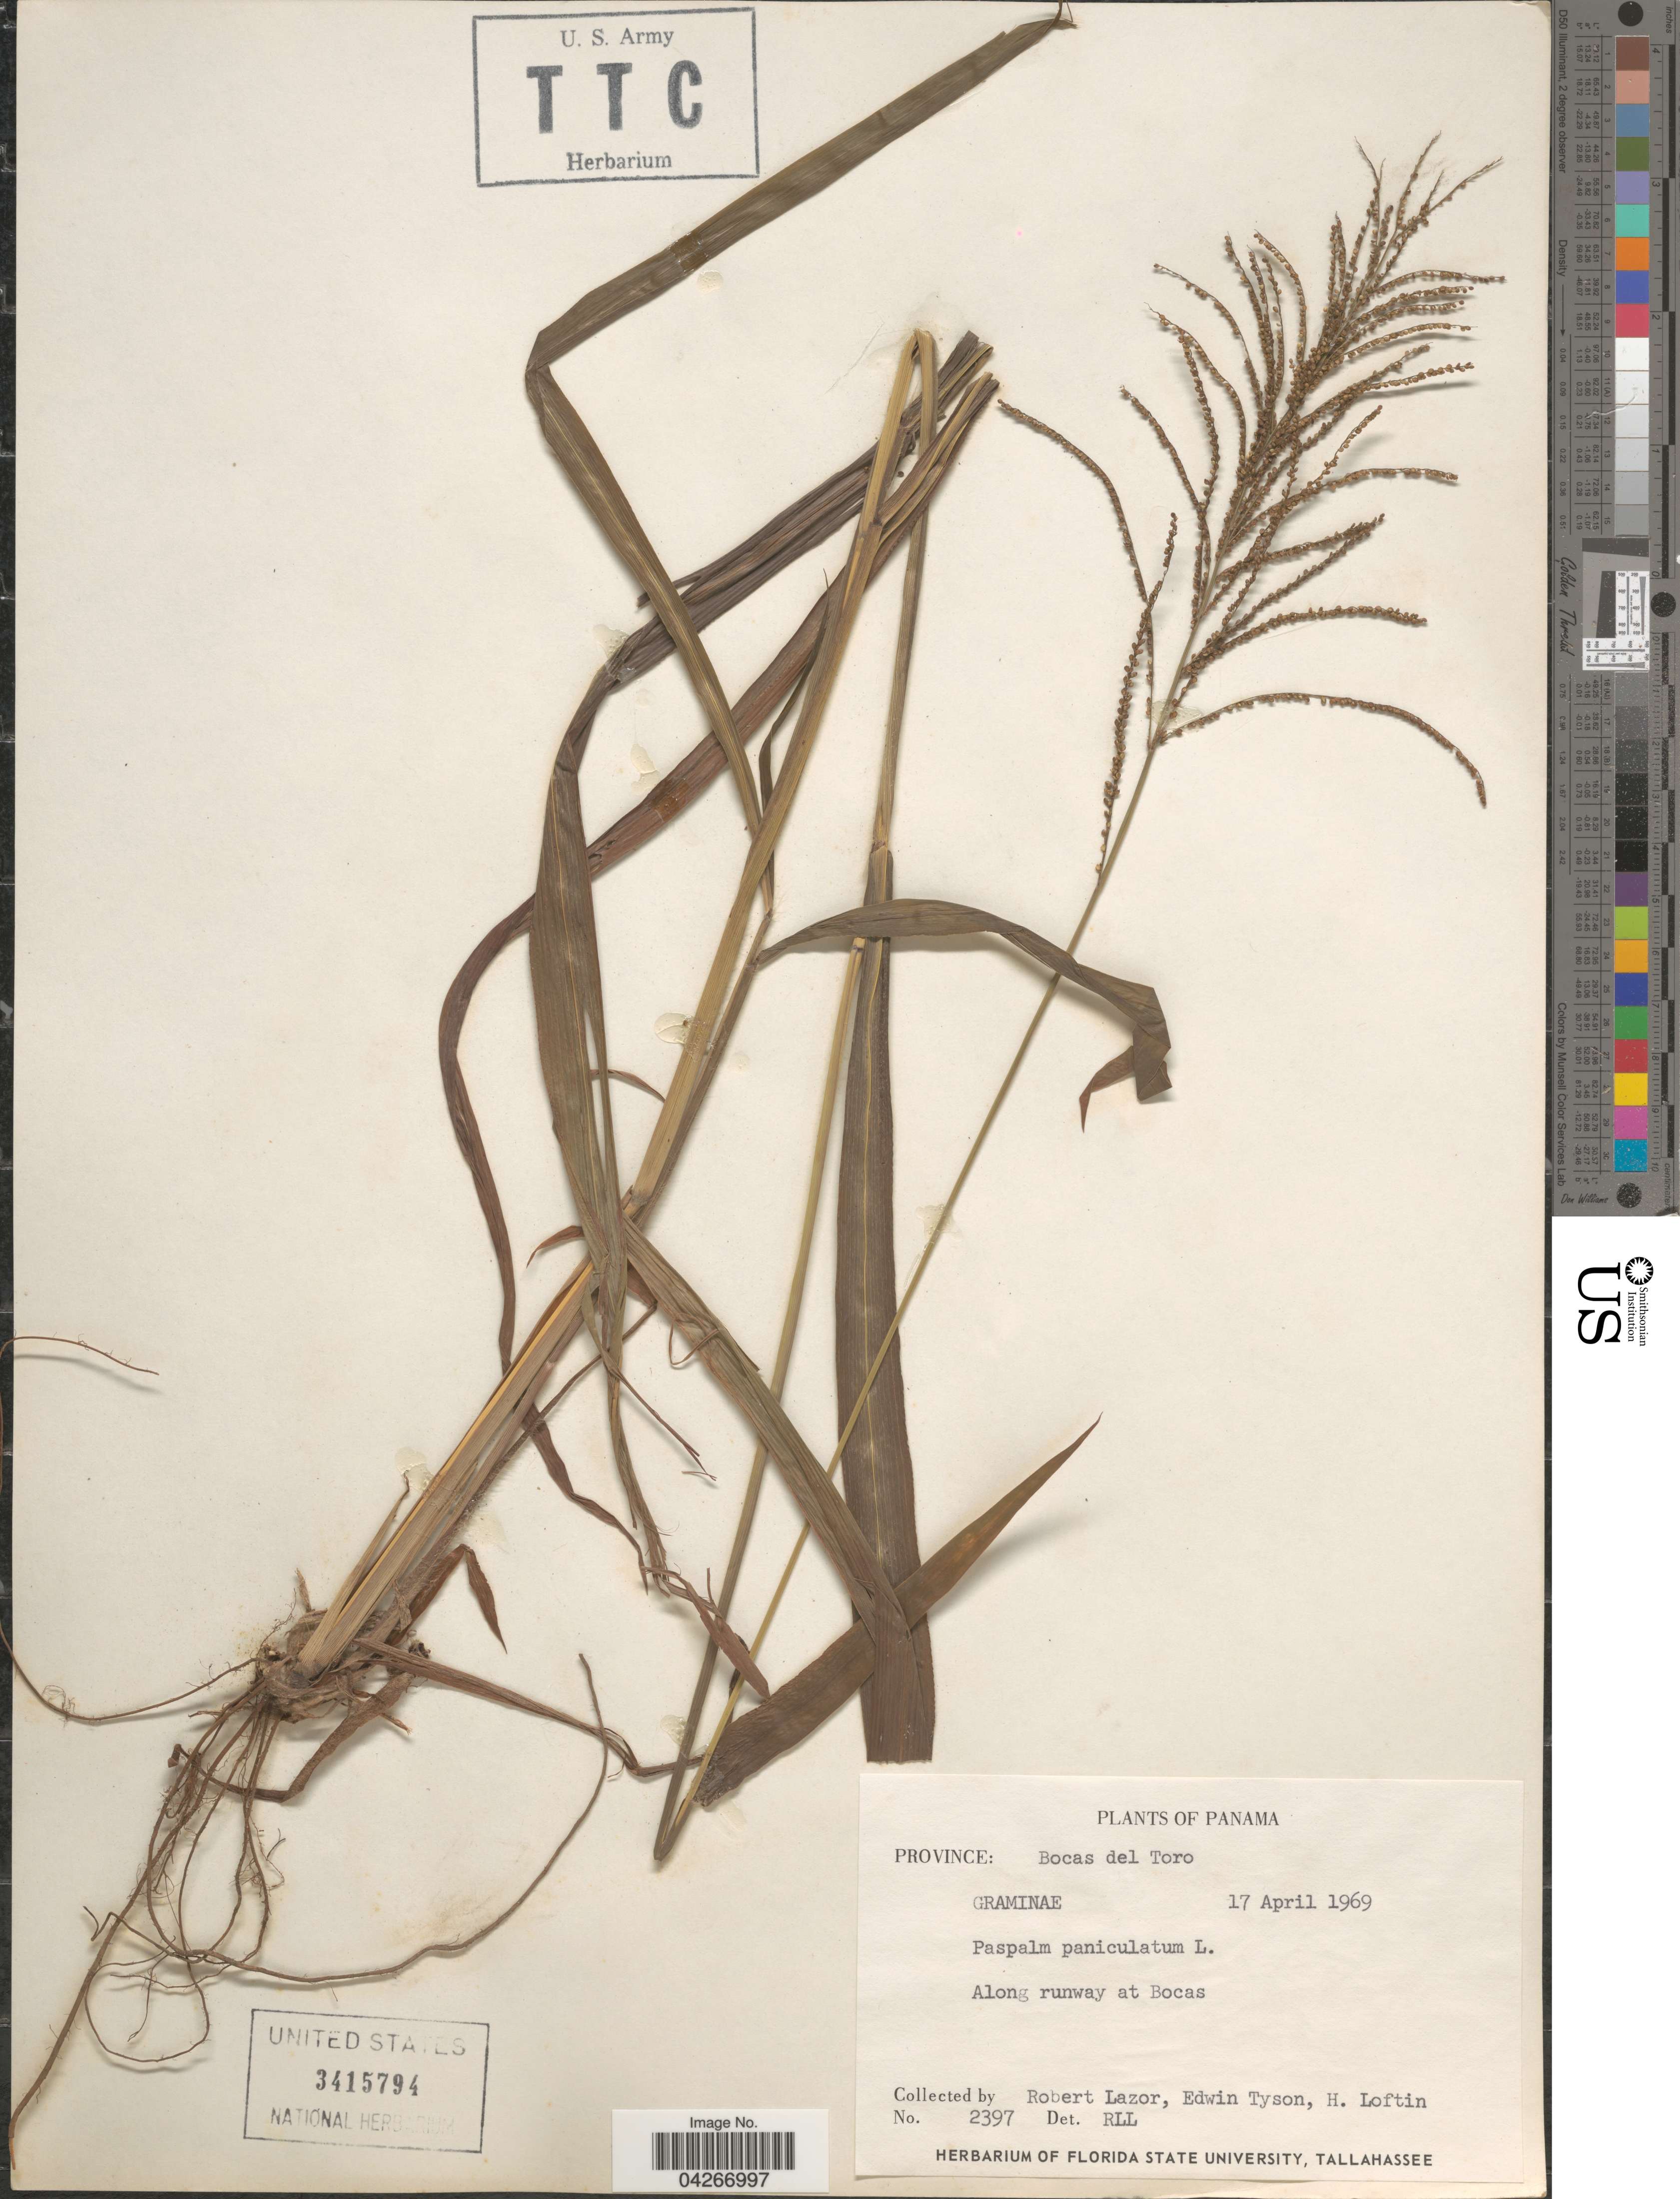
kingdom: Plantae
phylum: Tracheophyta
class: Liliopsida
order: Poales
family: Poaceae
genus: Paspalum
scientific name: Paspalum paniculatum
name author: L.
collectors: R. L. Lazor, E. L. Tyson & H. Loftin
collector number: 2397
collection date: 1969-04-17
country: Panama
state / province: Bocas del Toro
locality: Along runway at Bocas.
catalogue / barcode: US 3415794